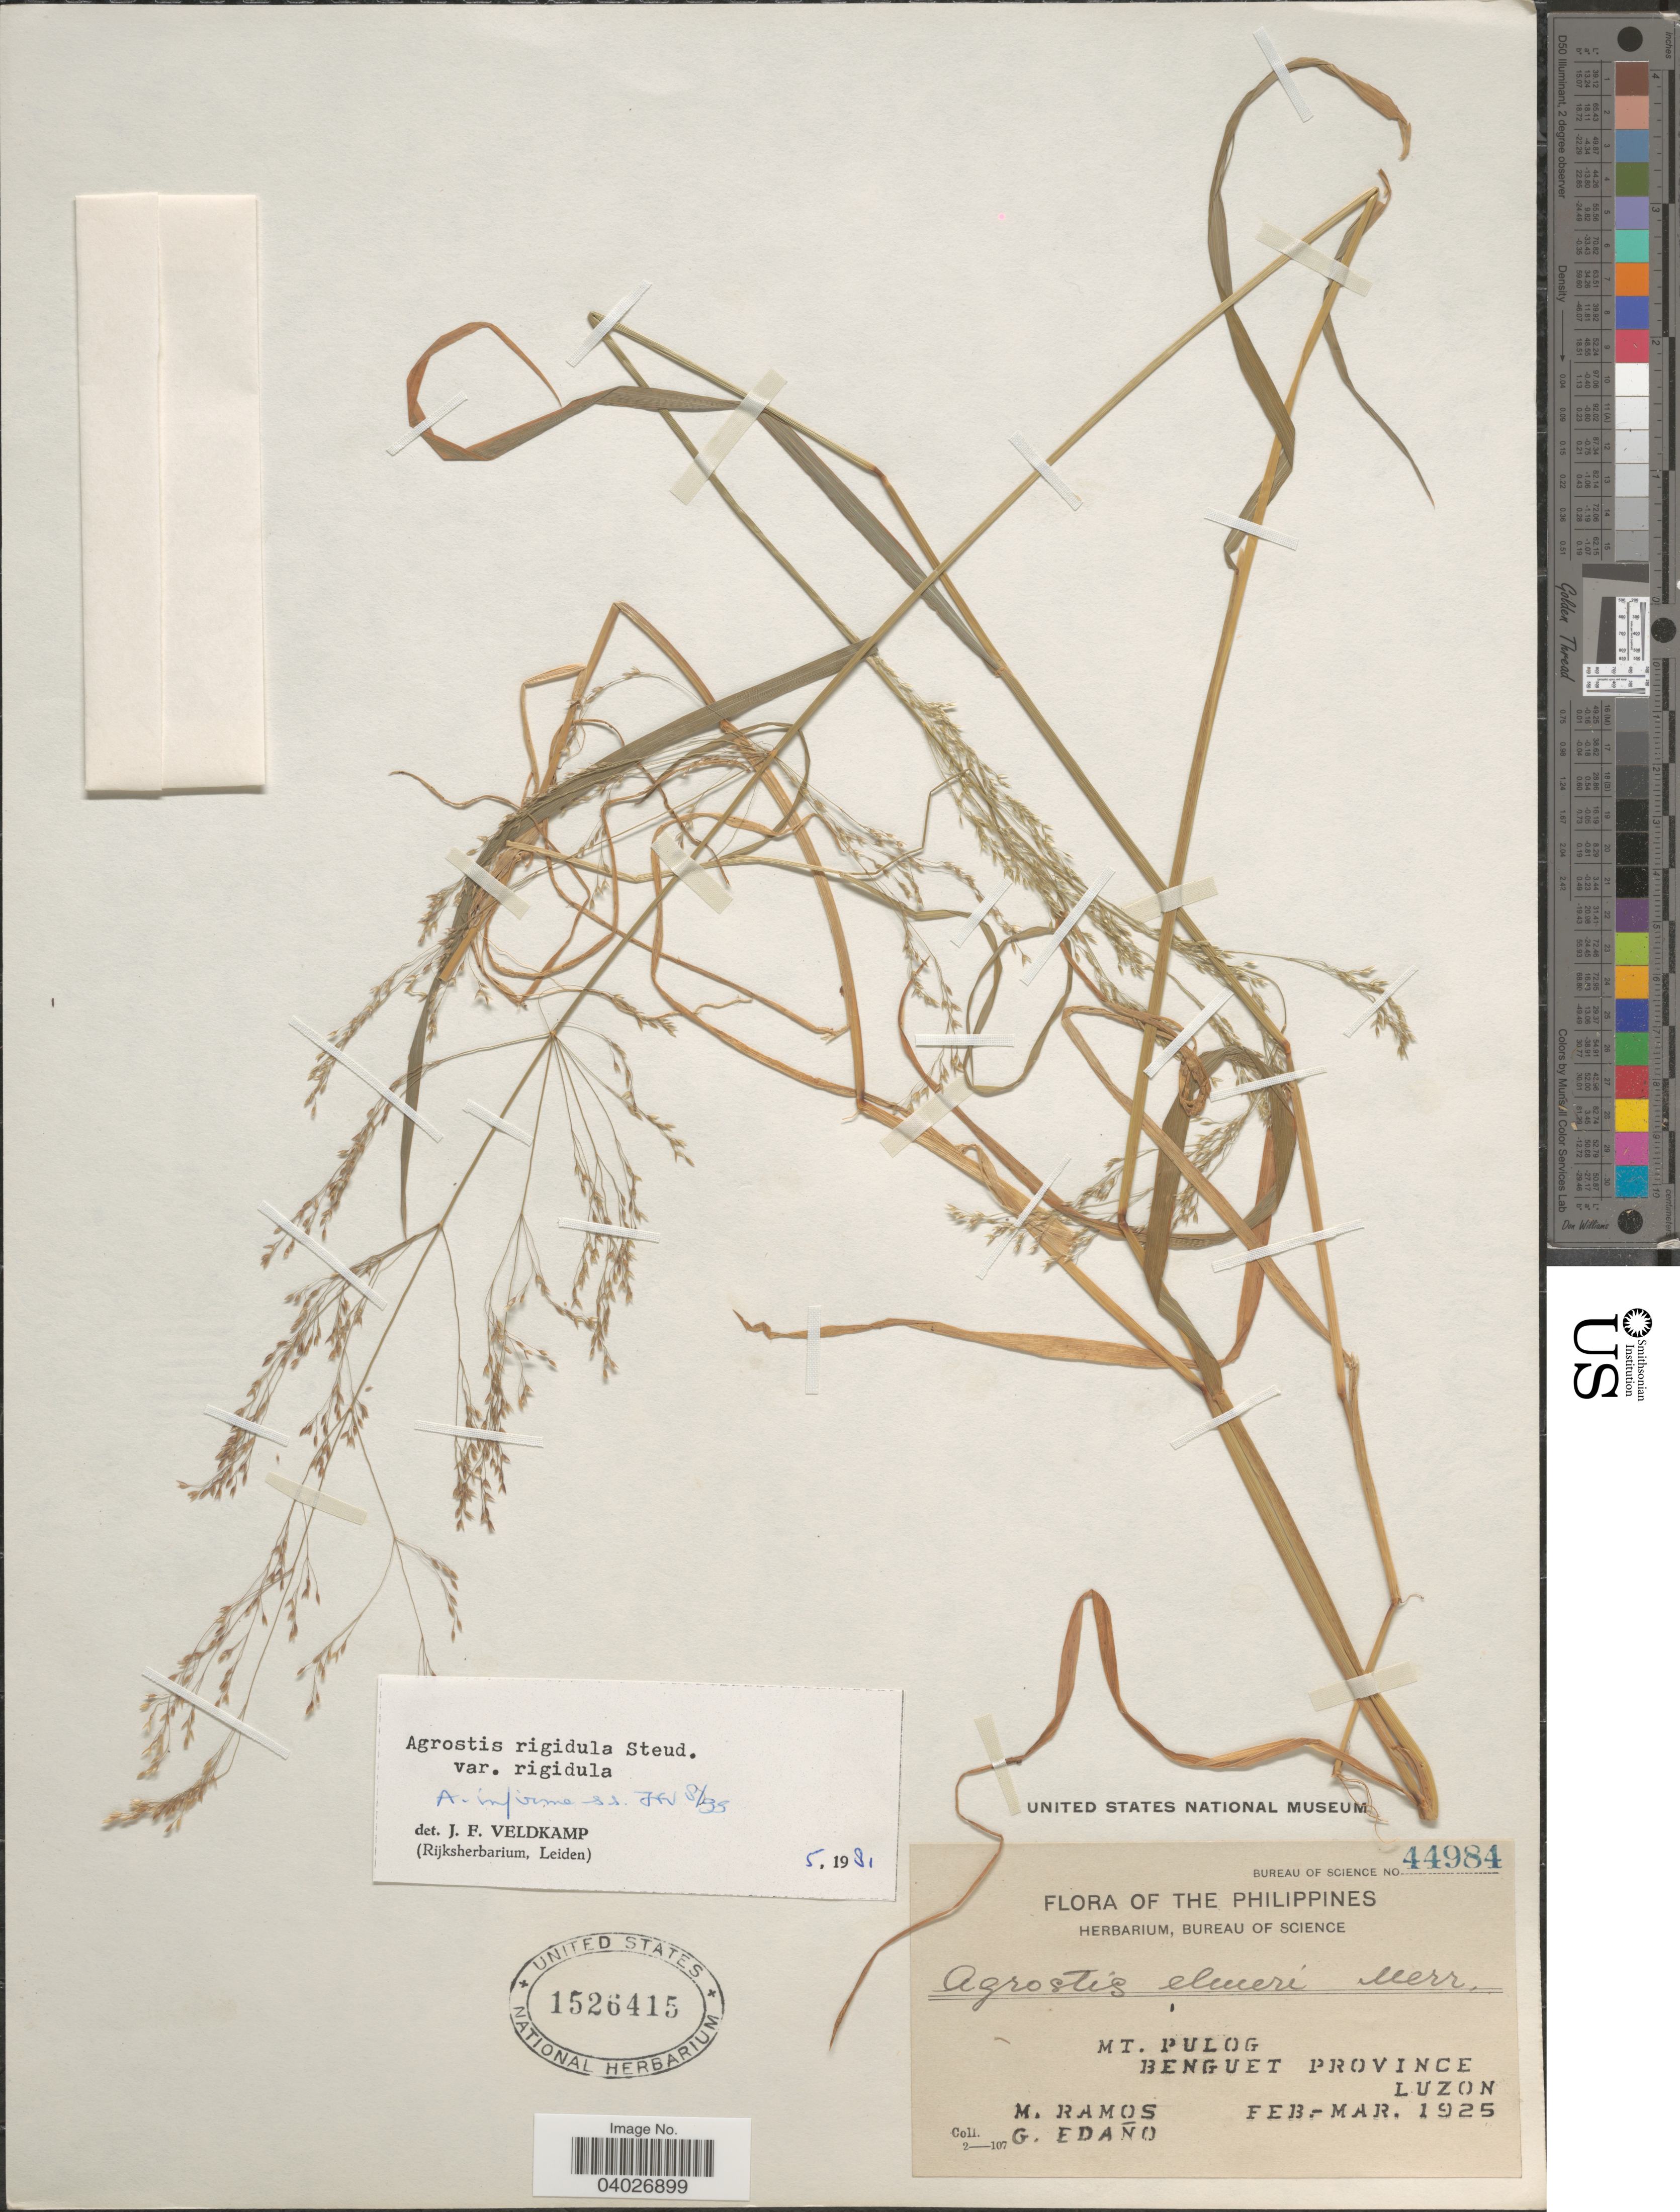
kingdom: Plantae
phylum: Tracheophyta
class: Liliopsida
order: Poales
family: Poaceae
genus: Agrostis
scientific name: Agrostis infirma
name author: Büse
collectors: M. Ramos & G. Edaño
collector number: Bureau of Science 44984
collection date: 1925-02/1925-03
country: Philippines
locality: Mt. Pulog. Benguet Province. Luzon.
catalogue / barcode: US 1526415